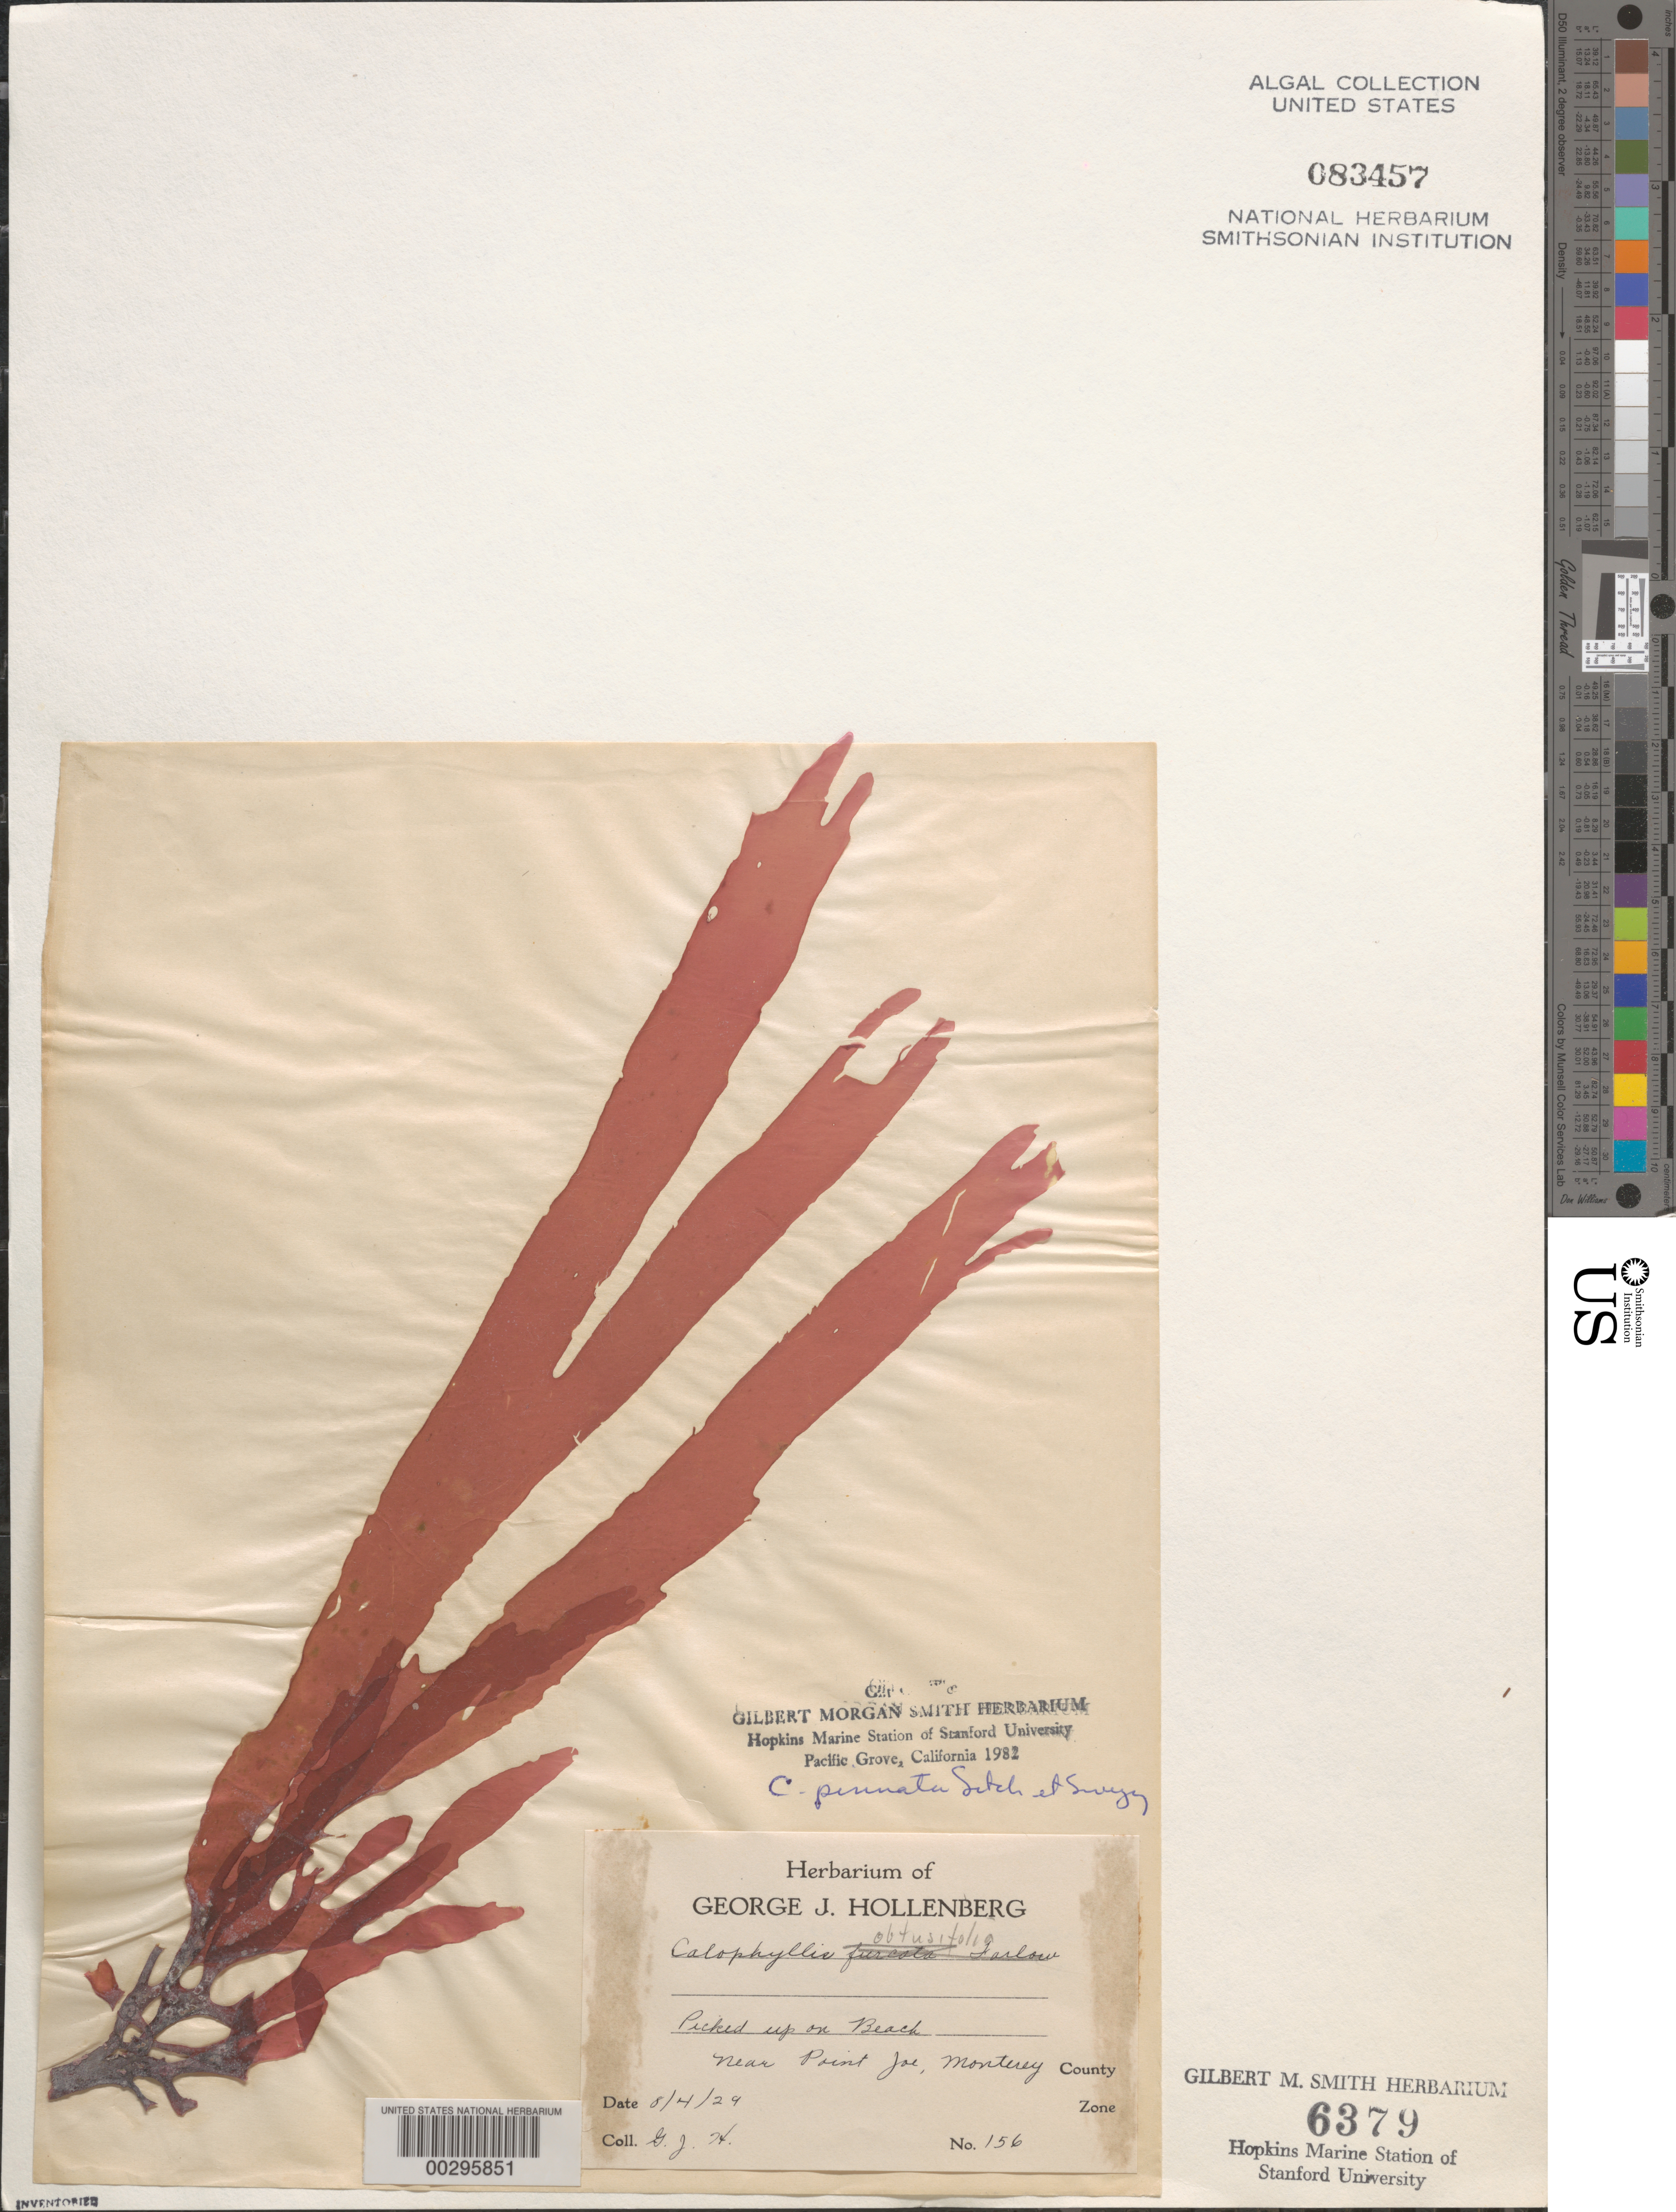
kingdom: Plantae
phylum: Rhodophyta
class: Florideophyceae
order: Gigartinales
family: Kallymeniaceae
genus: Callophyllis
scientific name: Callophyllis pinnata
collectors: G. Hollenberg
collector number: GJH 156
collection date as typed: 04 Aug 1929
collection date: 1929-08-04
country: United States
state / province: California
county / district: Monterey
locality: Near Point Joe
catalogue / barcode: US 83457